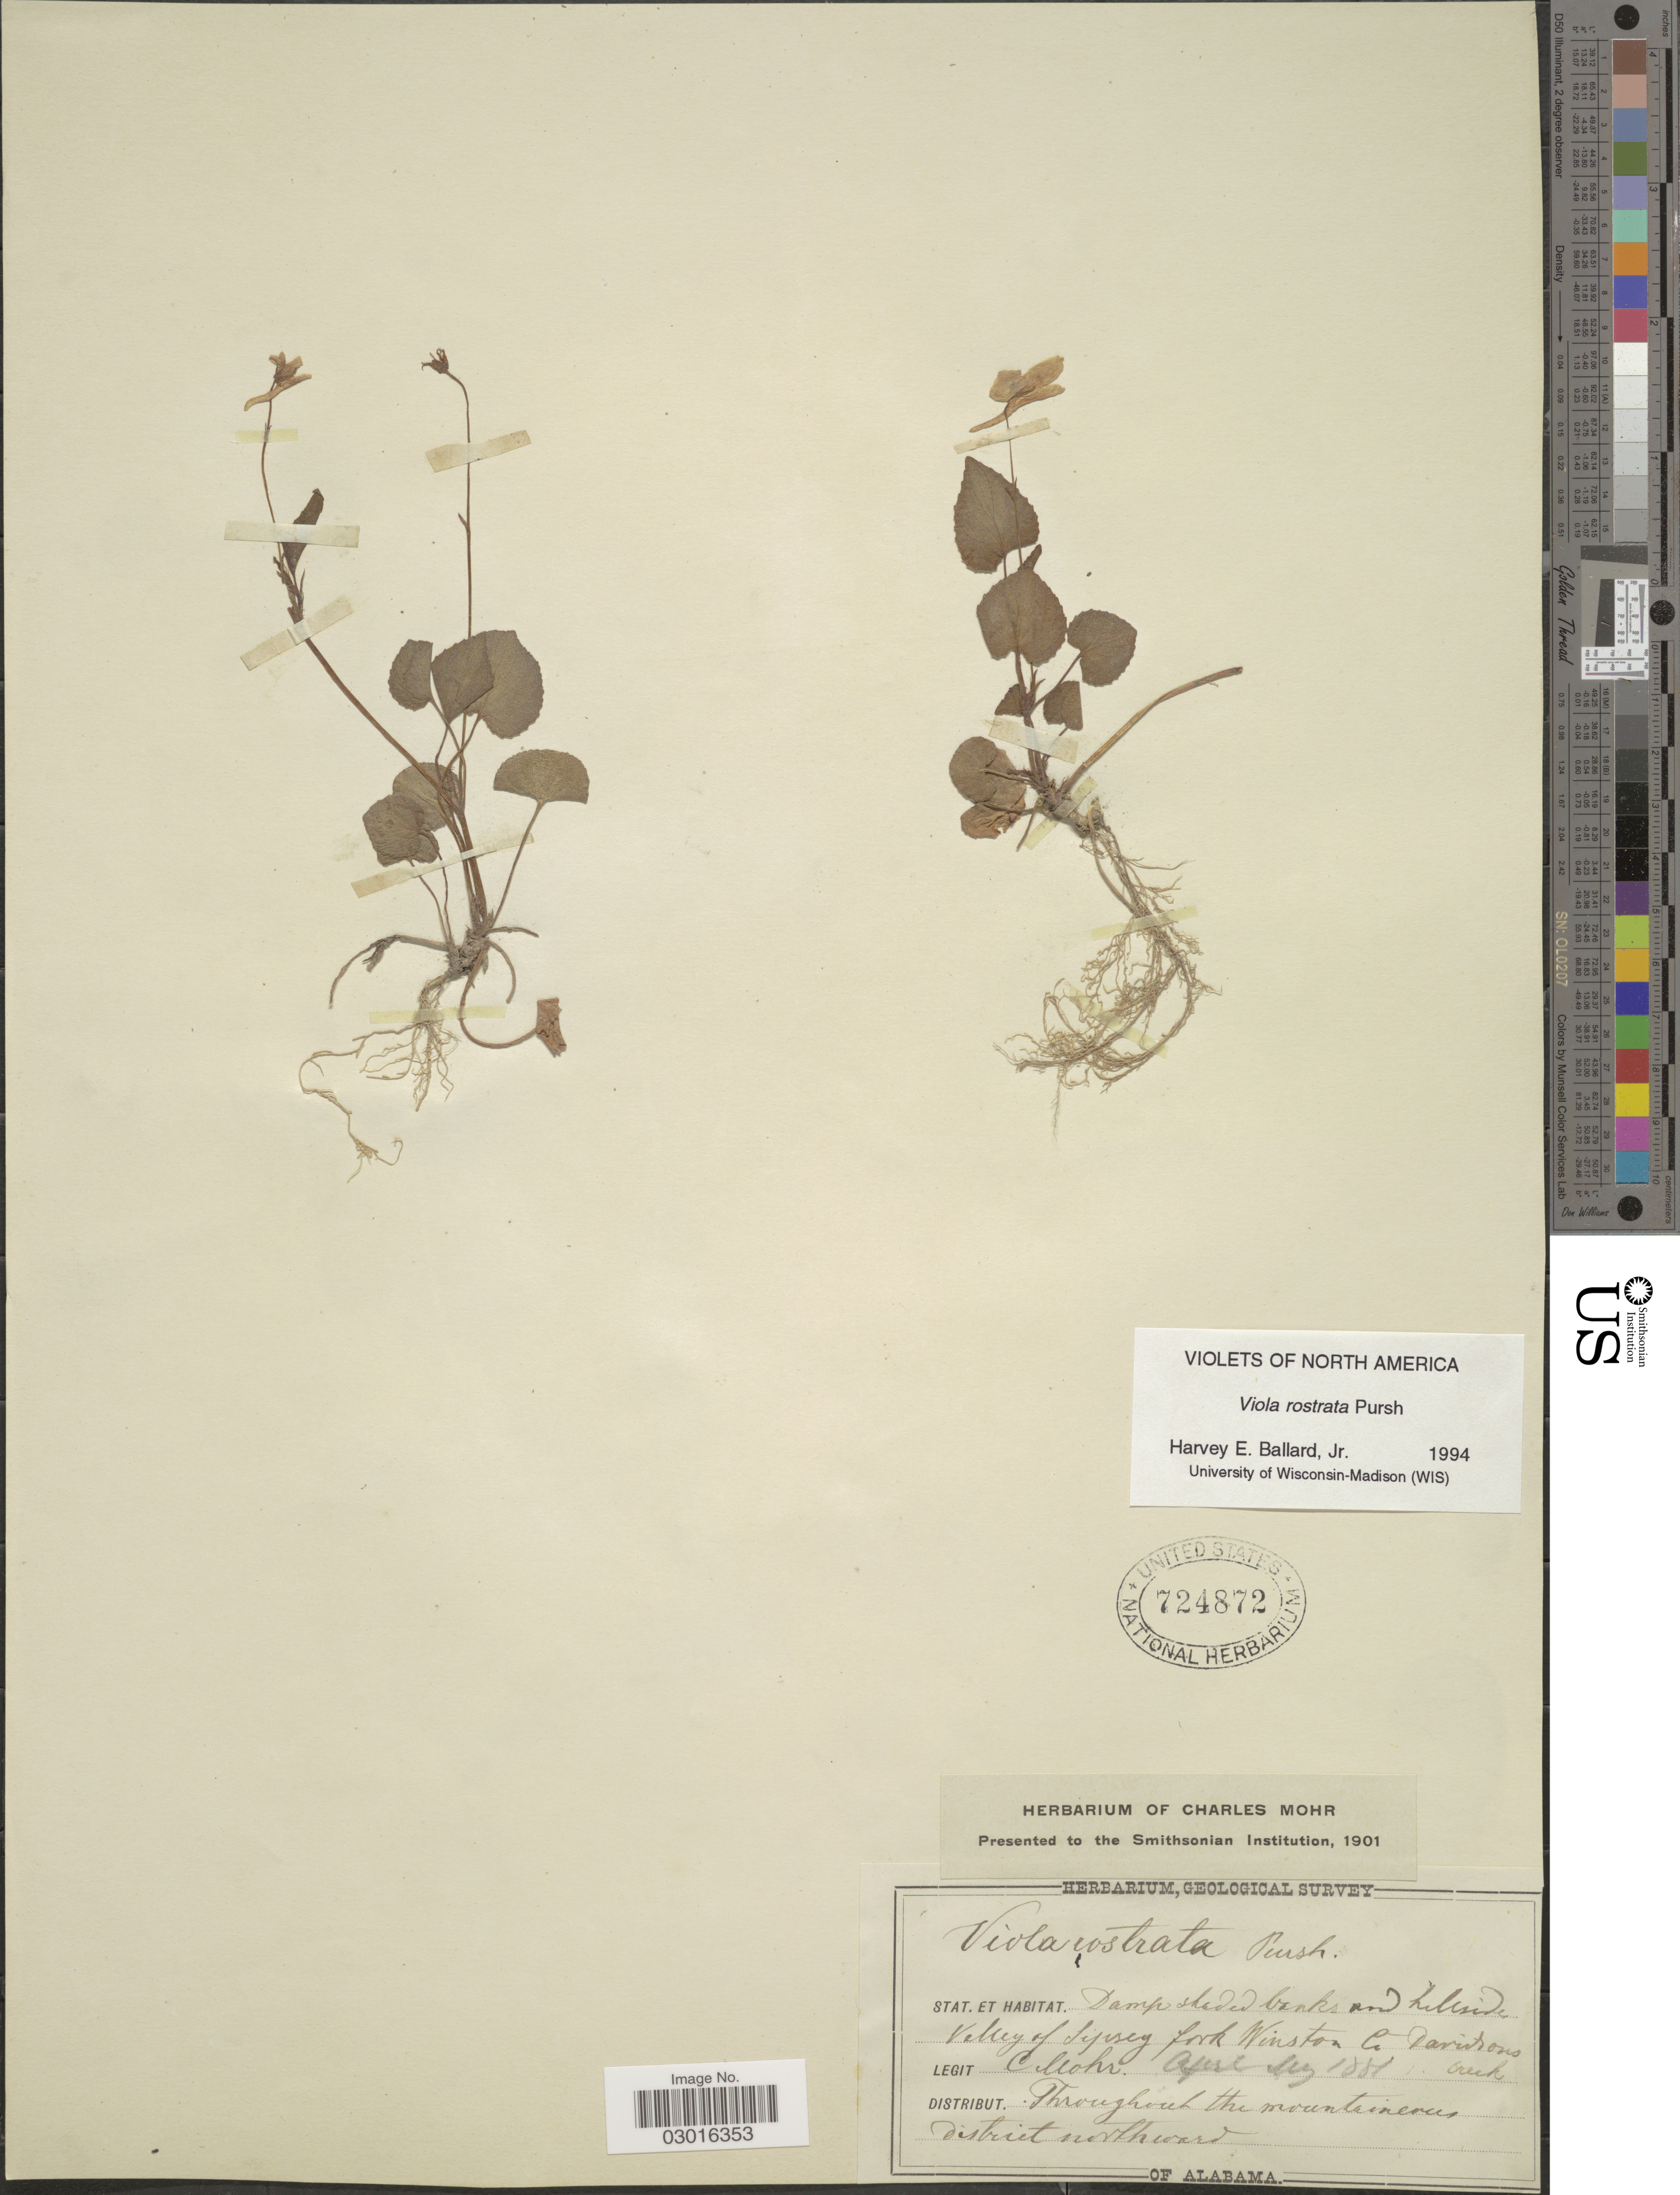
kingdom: Plantae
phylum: Tracheophyta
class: Magnoliopsida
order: Malpighiales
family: Violaceae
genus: Viola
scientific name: Viola rostrata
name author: Pursh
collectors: C. T. Mohr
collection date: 1881-04/1881-05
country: United States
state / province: Alabama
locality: Valley of Sipsey Fork, Winston Co., Davidsons Creek.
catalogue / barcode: US 724872